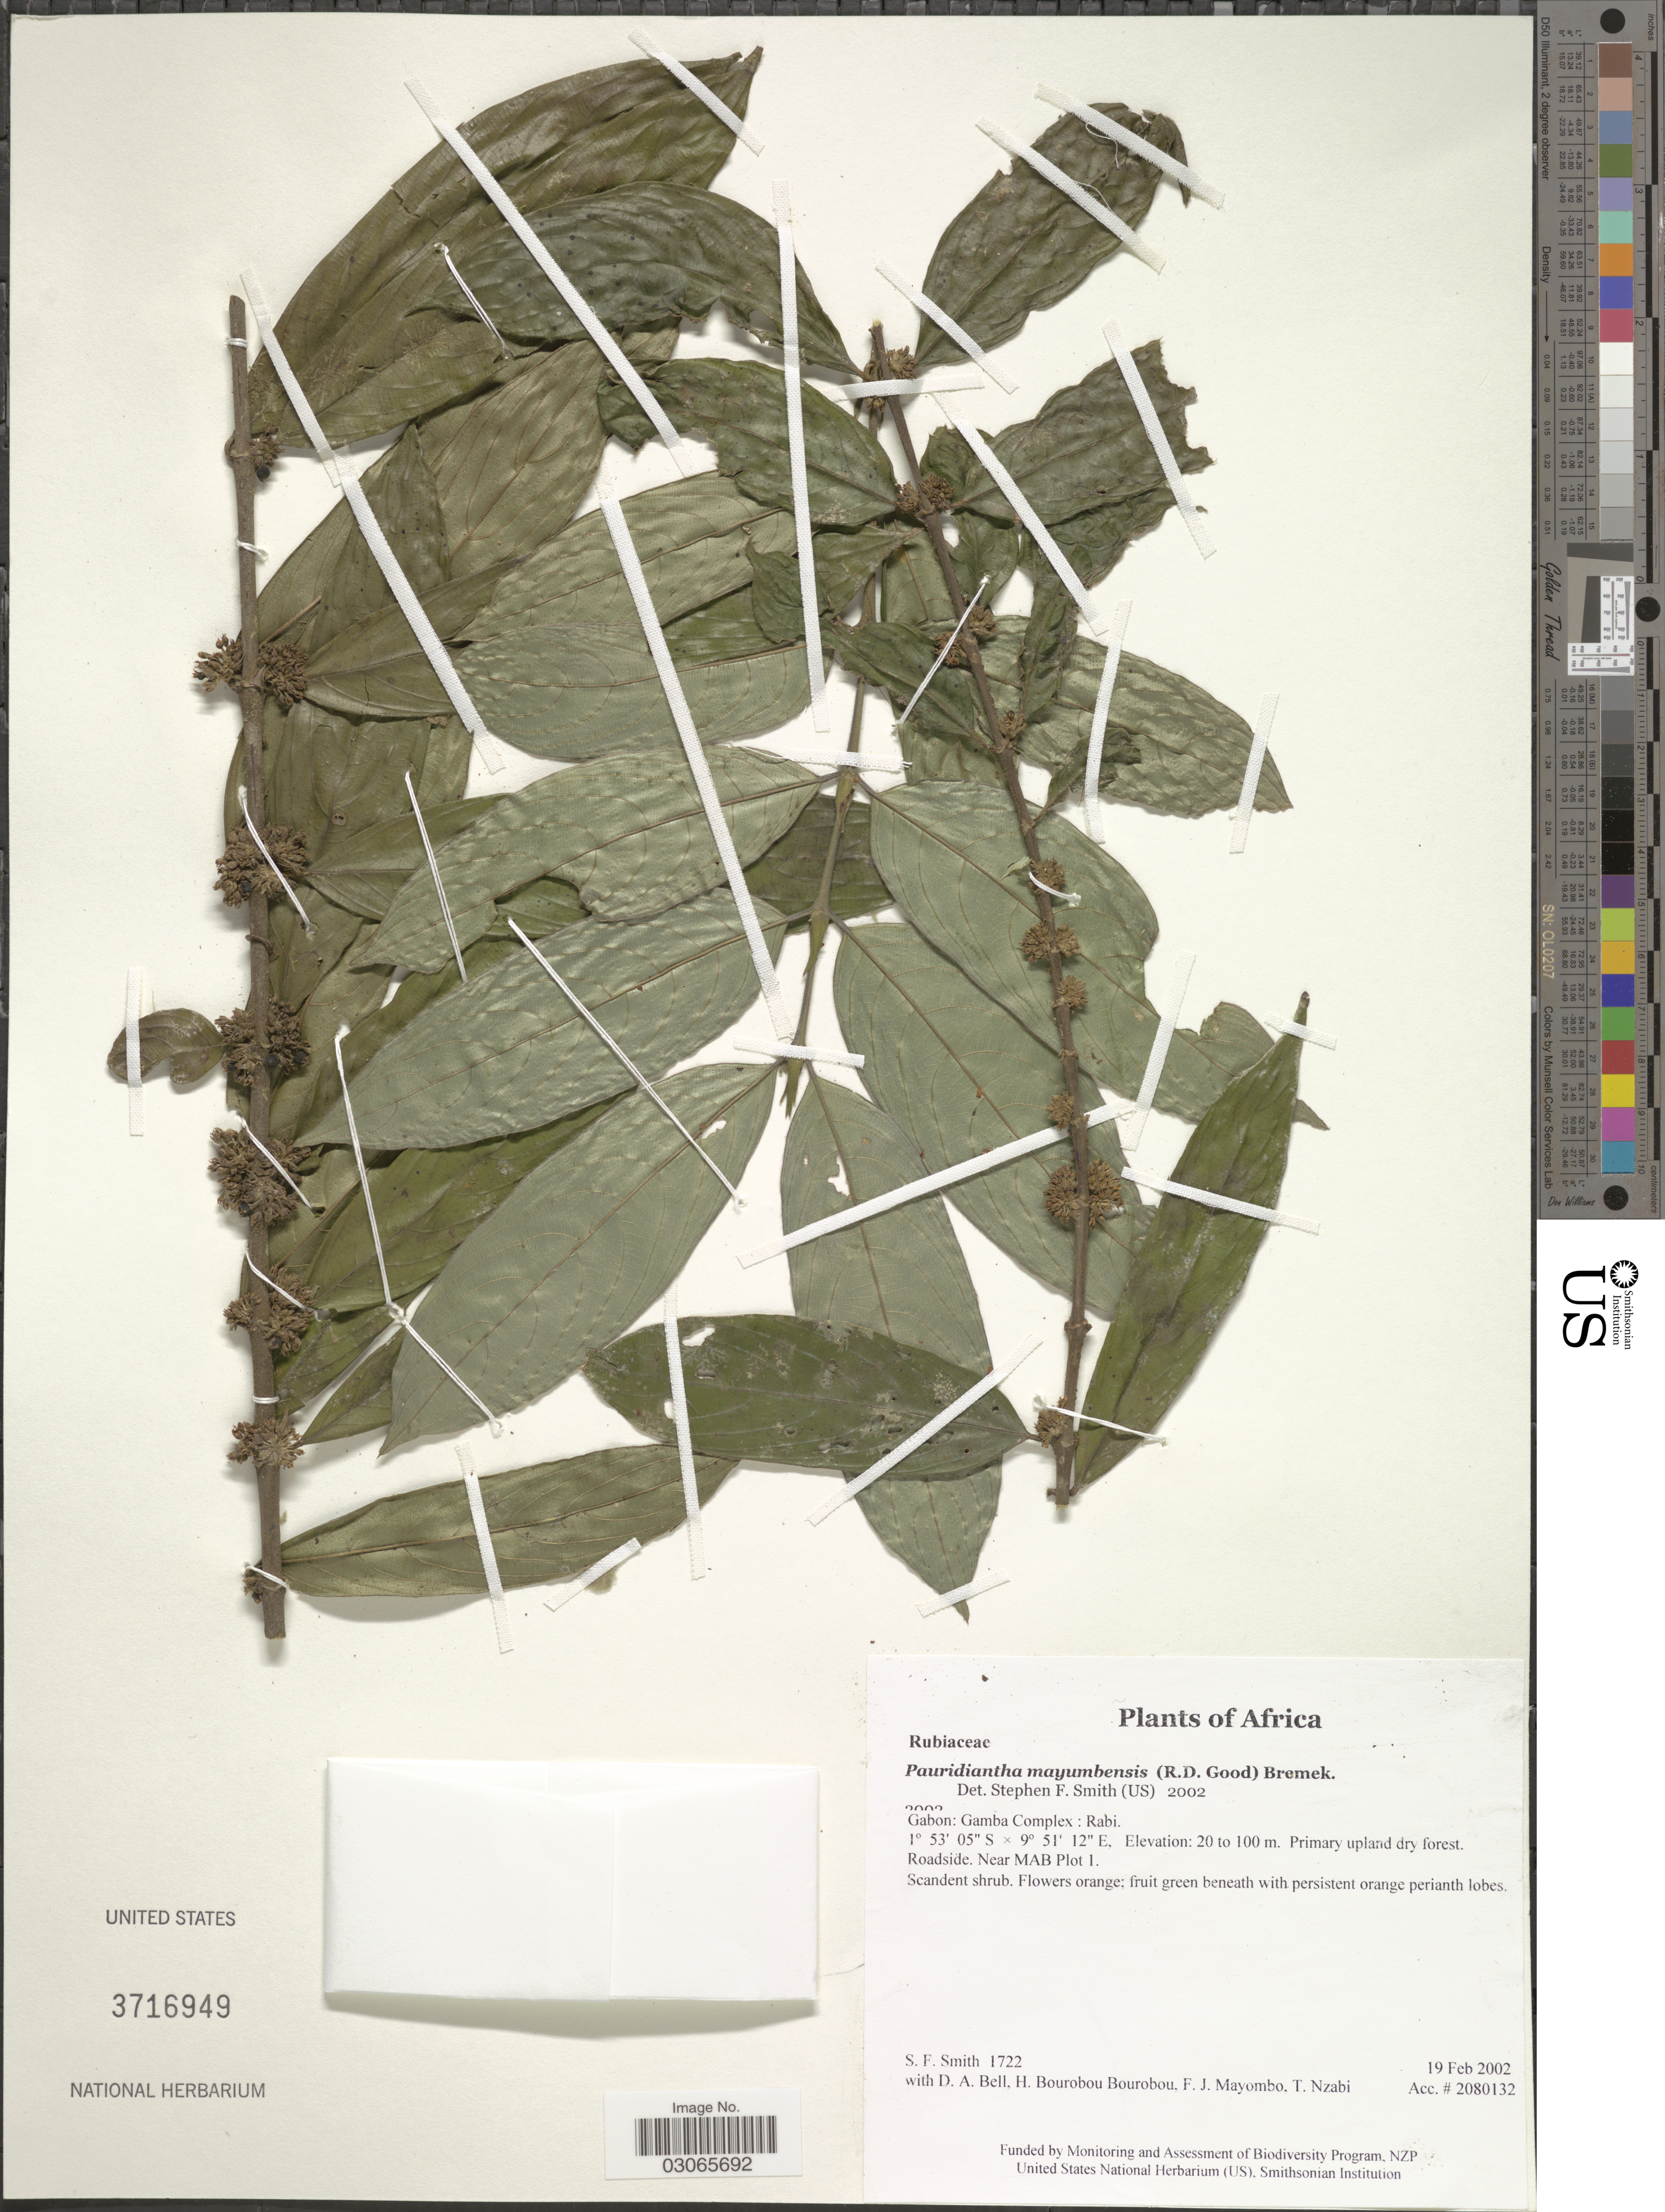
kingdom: Plantae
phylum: Tracheophyta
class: Magnoliopsida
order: Gentianales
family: Rubiaceae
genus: Pauridiantha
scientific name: Pauridiantha mayumbensis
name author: (R.D. Good) Bremek.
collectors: S.F. Smith, D. A. Bell, H. Bourobou Bourobou & F. J. Mayombo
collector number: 1722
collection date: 2002-02-19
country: Gabon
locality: Gamba Complex: Rabi. Near MAB Plot 1.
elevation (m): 20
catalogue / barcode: US 3716949